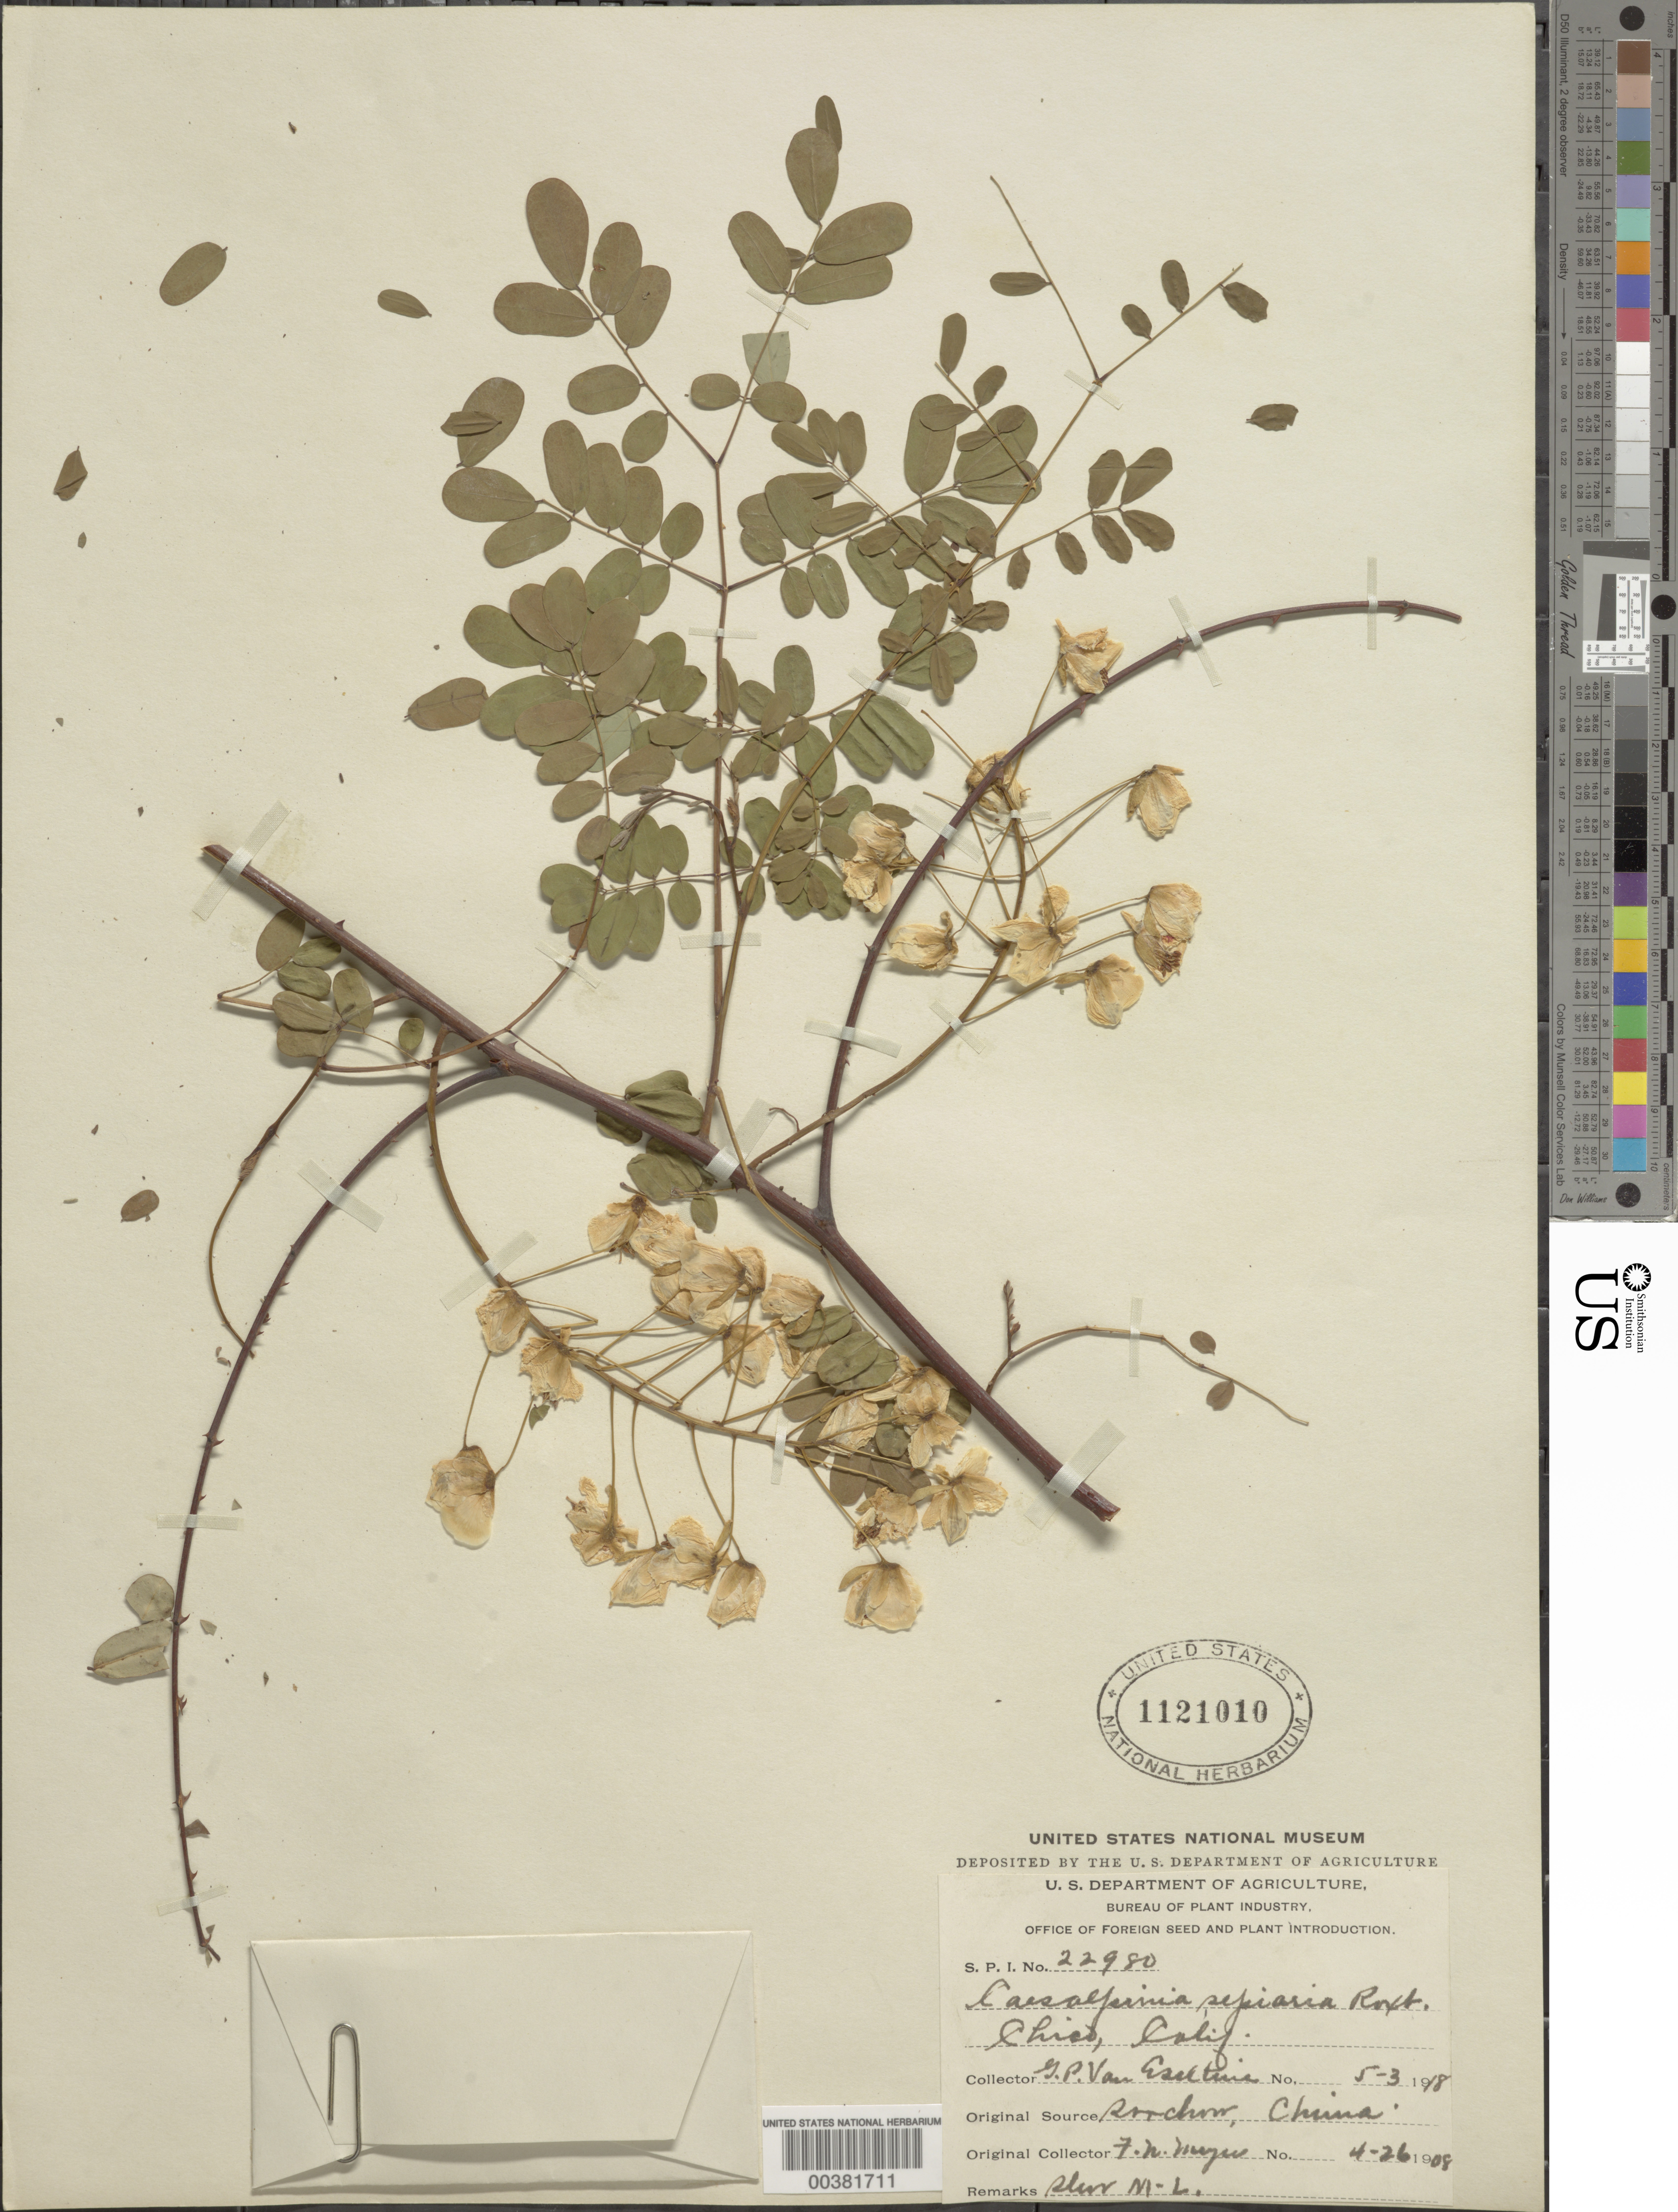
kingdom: Plantae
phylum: Tracheophyta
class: Magnoliopsida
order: Fabales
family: Fabaceae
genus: Biancaea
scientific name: Biancaea decapetala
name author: (Roth) O. Deg.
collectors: F. N. Meyer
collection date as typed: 26 Apr 1908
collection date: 1908-04-26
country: China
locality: Sorchow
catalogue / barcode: US 1121010